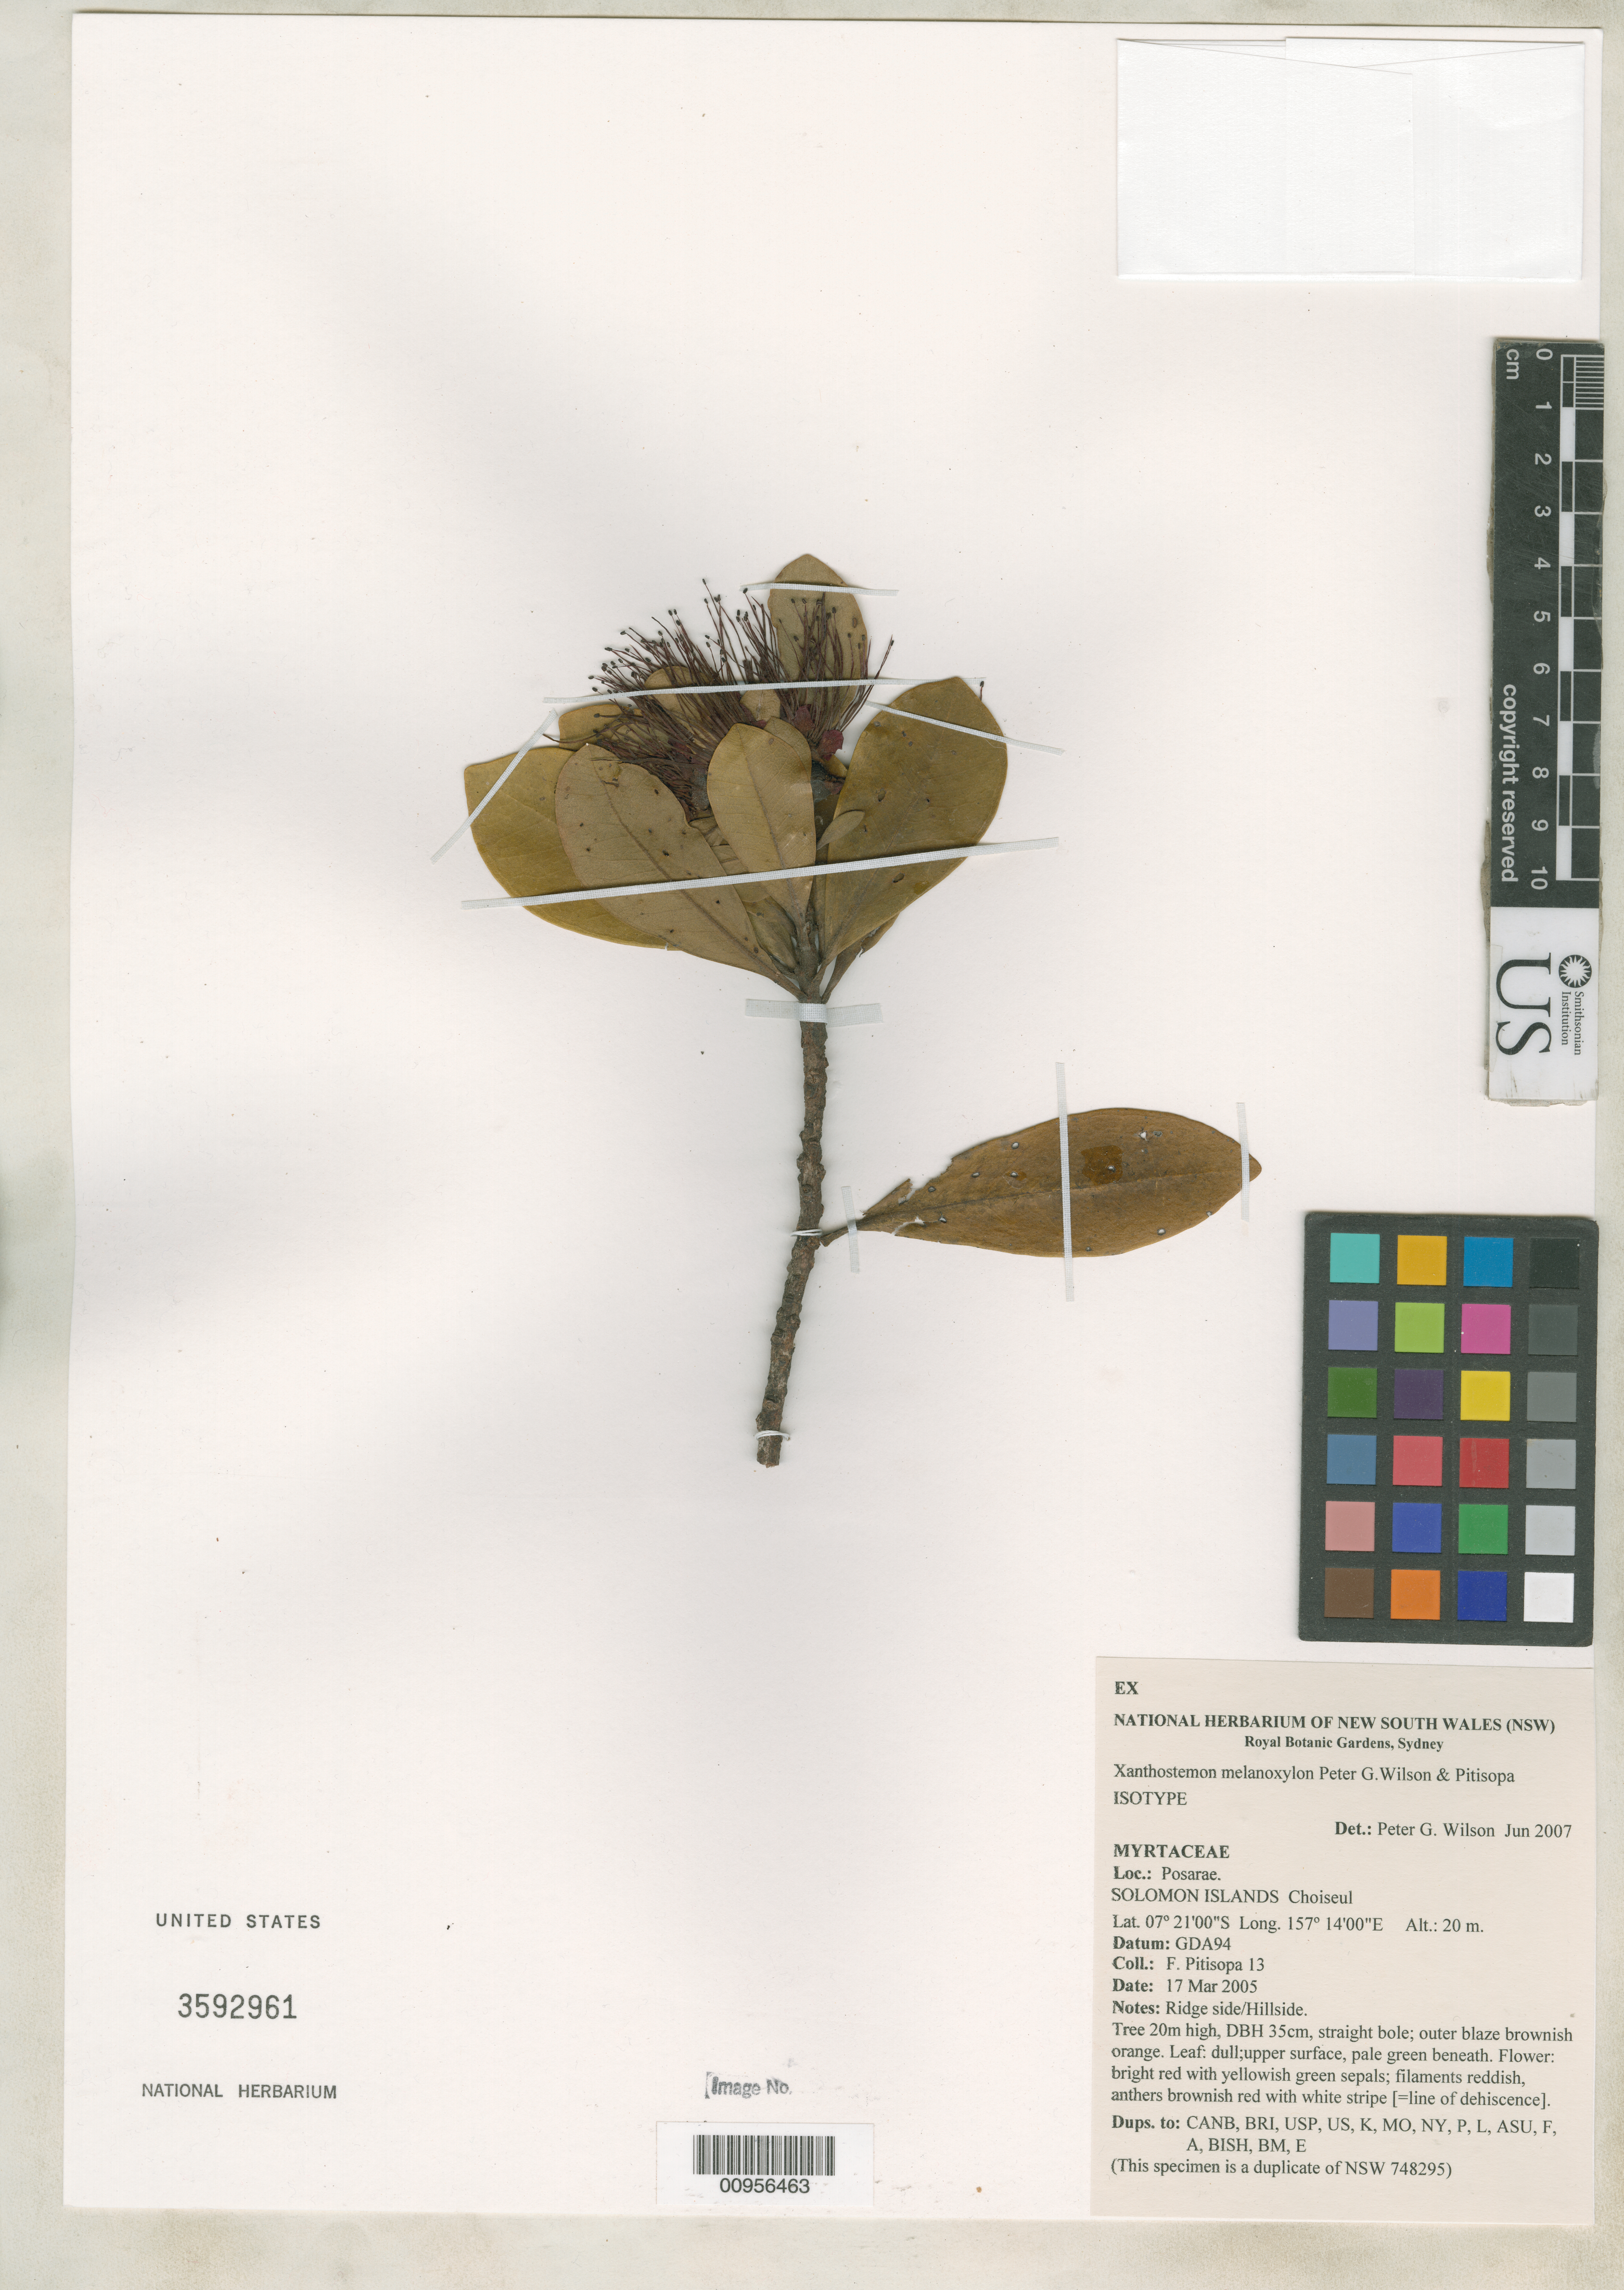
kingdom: Plantae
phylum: Tracheophyta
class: Magnoliopsida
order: Myrtales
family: Myrtaceae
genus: Xanthostemon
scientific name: Xanthostemon melanoxylon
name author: Paul G. Wilson & Pitisopa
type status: Isotype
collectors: F. Pitisopa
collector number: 13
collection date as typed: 17 Mar 2005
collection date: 2005-03-17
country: Solomon Islands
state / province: Choiseul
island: Choiseul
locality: Posarae.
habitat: Ridge side/hillside.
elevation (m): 20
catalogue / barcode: US 3592961